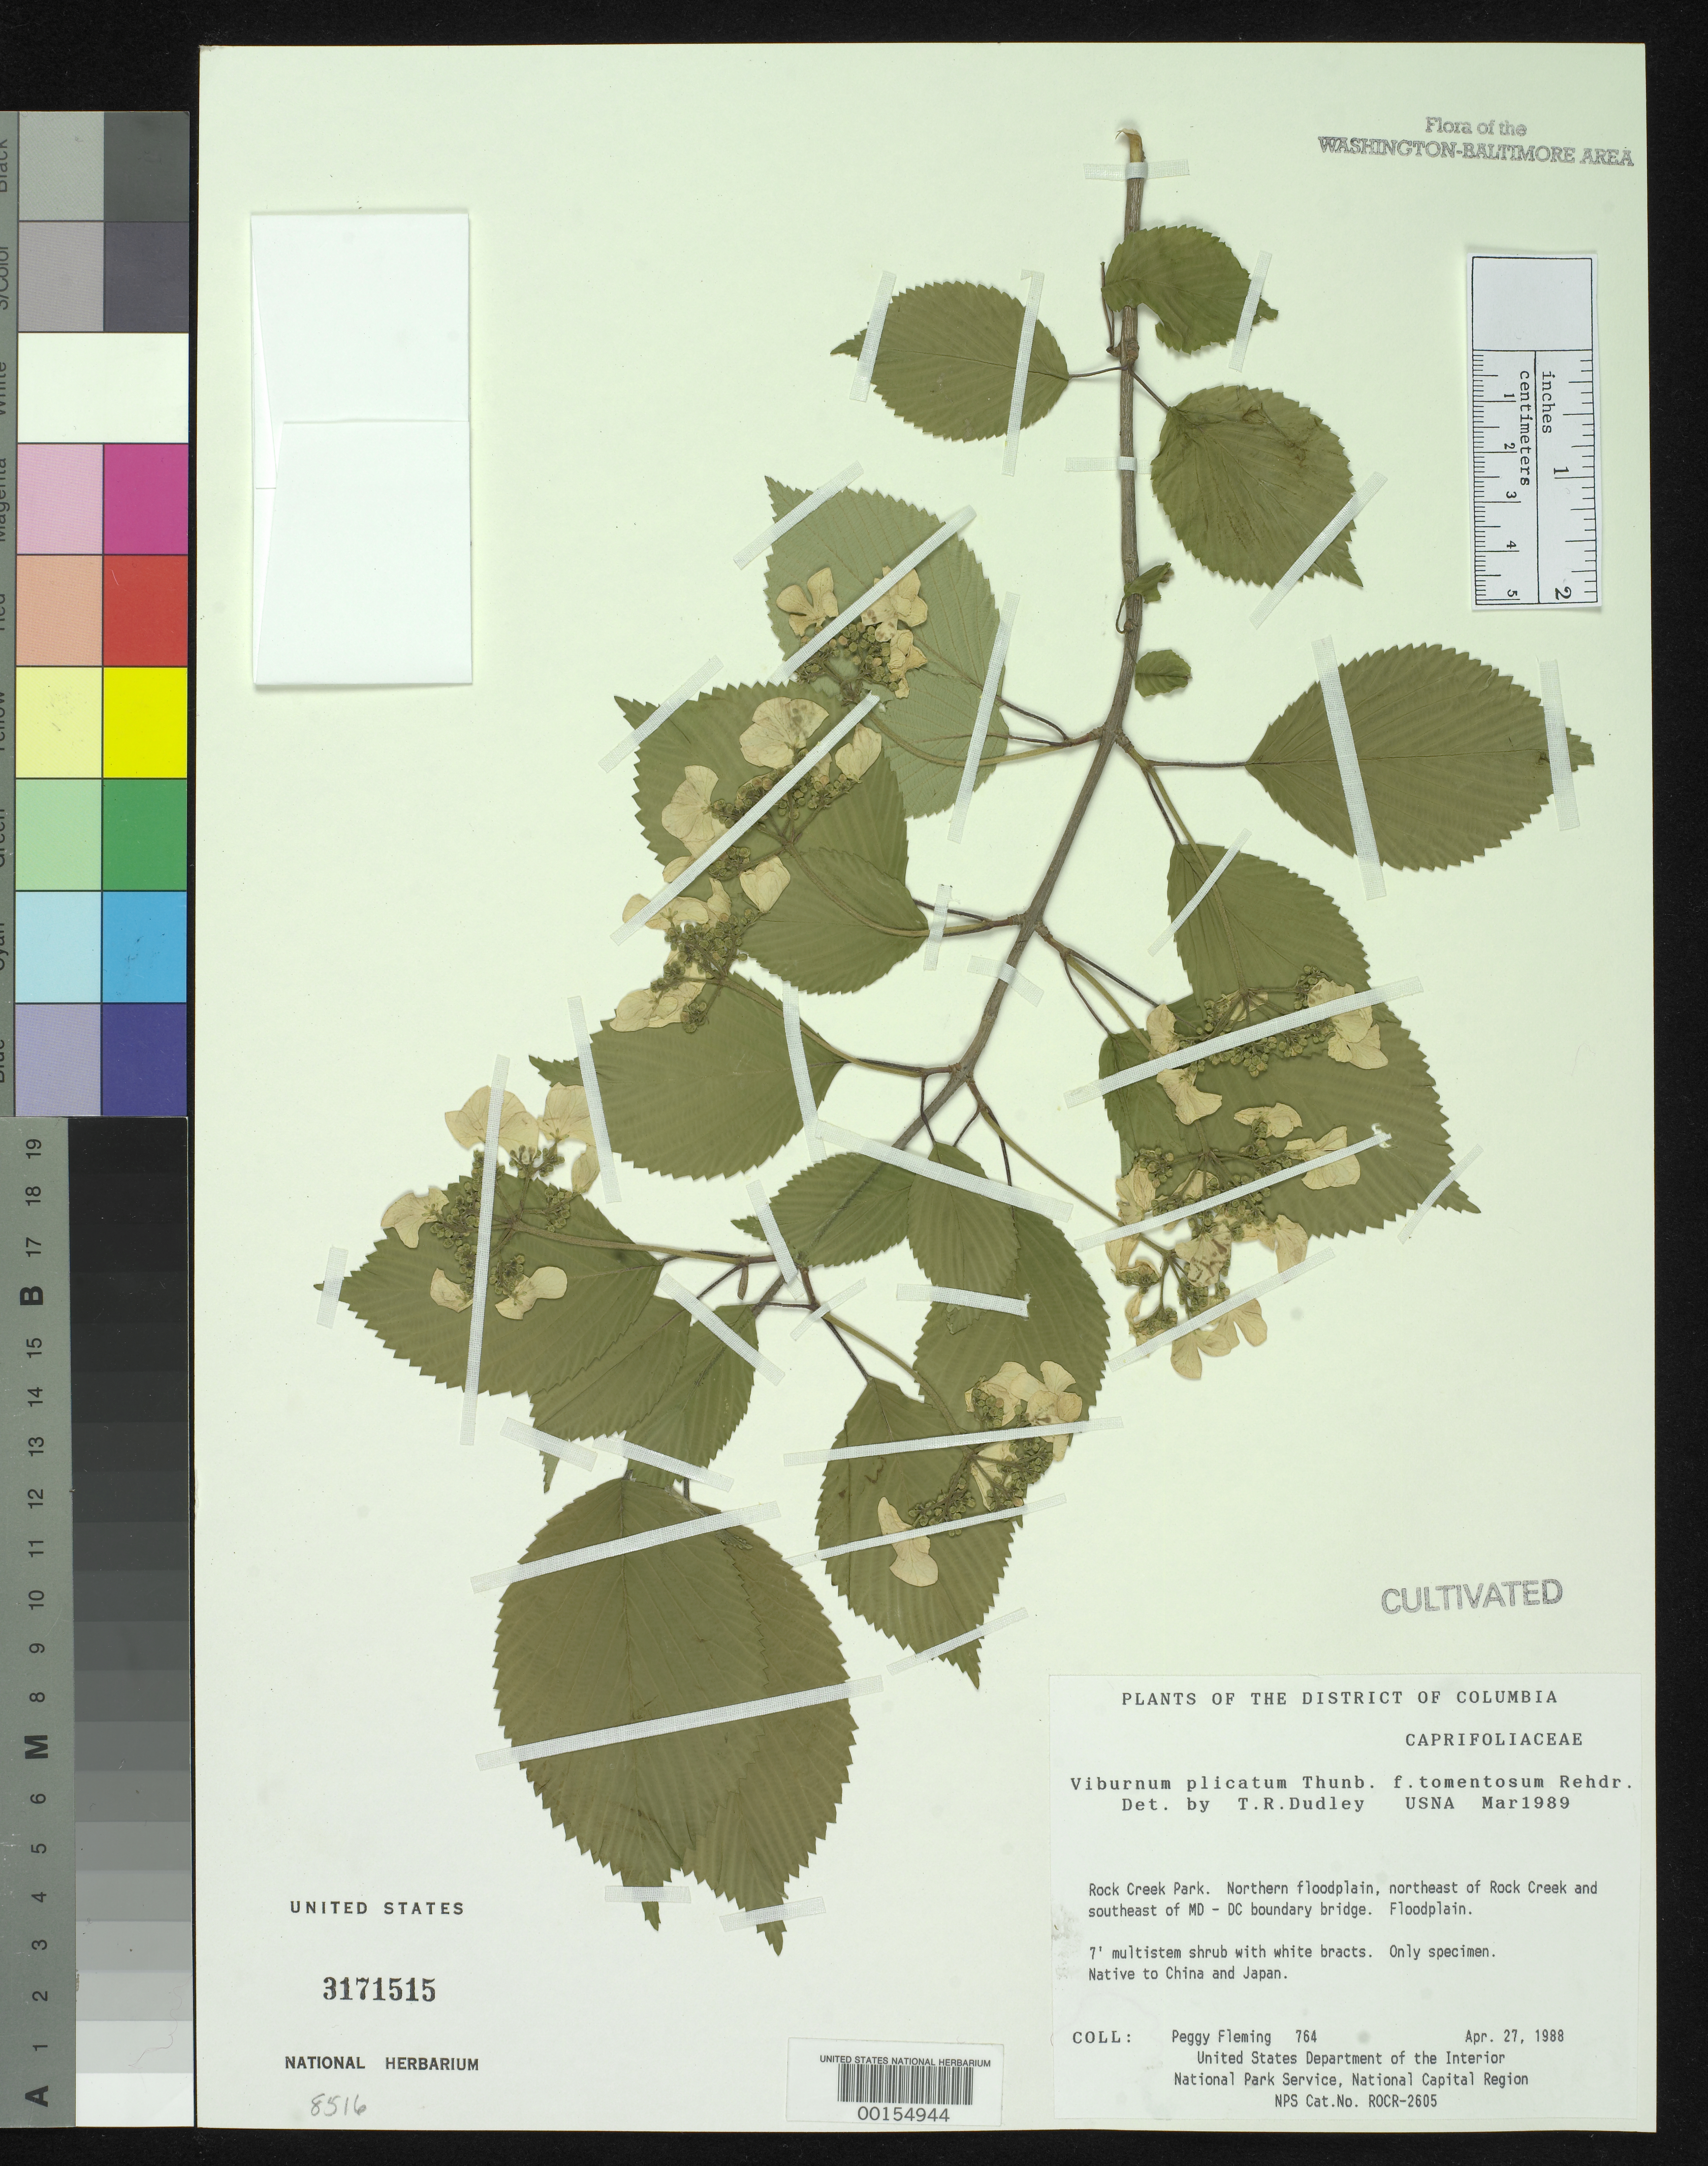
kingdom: Plantae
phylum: Tracheophyta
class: Magnoliopsida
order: Dipsacales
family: Viburnaceae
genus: Viburnum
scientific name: Viburnum plicatum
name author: Thunb.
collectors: P. Fleming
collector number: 764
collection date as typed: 27 Apr 1988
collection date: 1988-04-27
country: United States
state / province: District of Columbia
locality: Rock Creek Park, northern floodplain, NE of Rock Creek and SE of MD-DC boundary Bridge Rock Creek Park & vicinity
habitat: Floodplain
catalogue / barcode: US 3171515